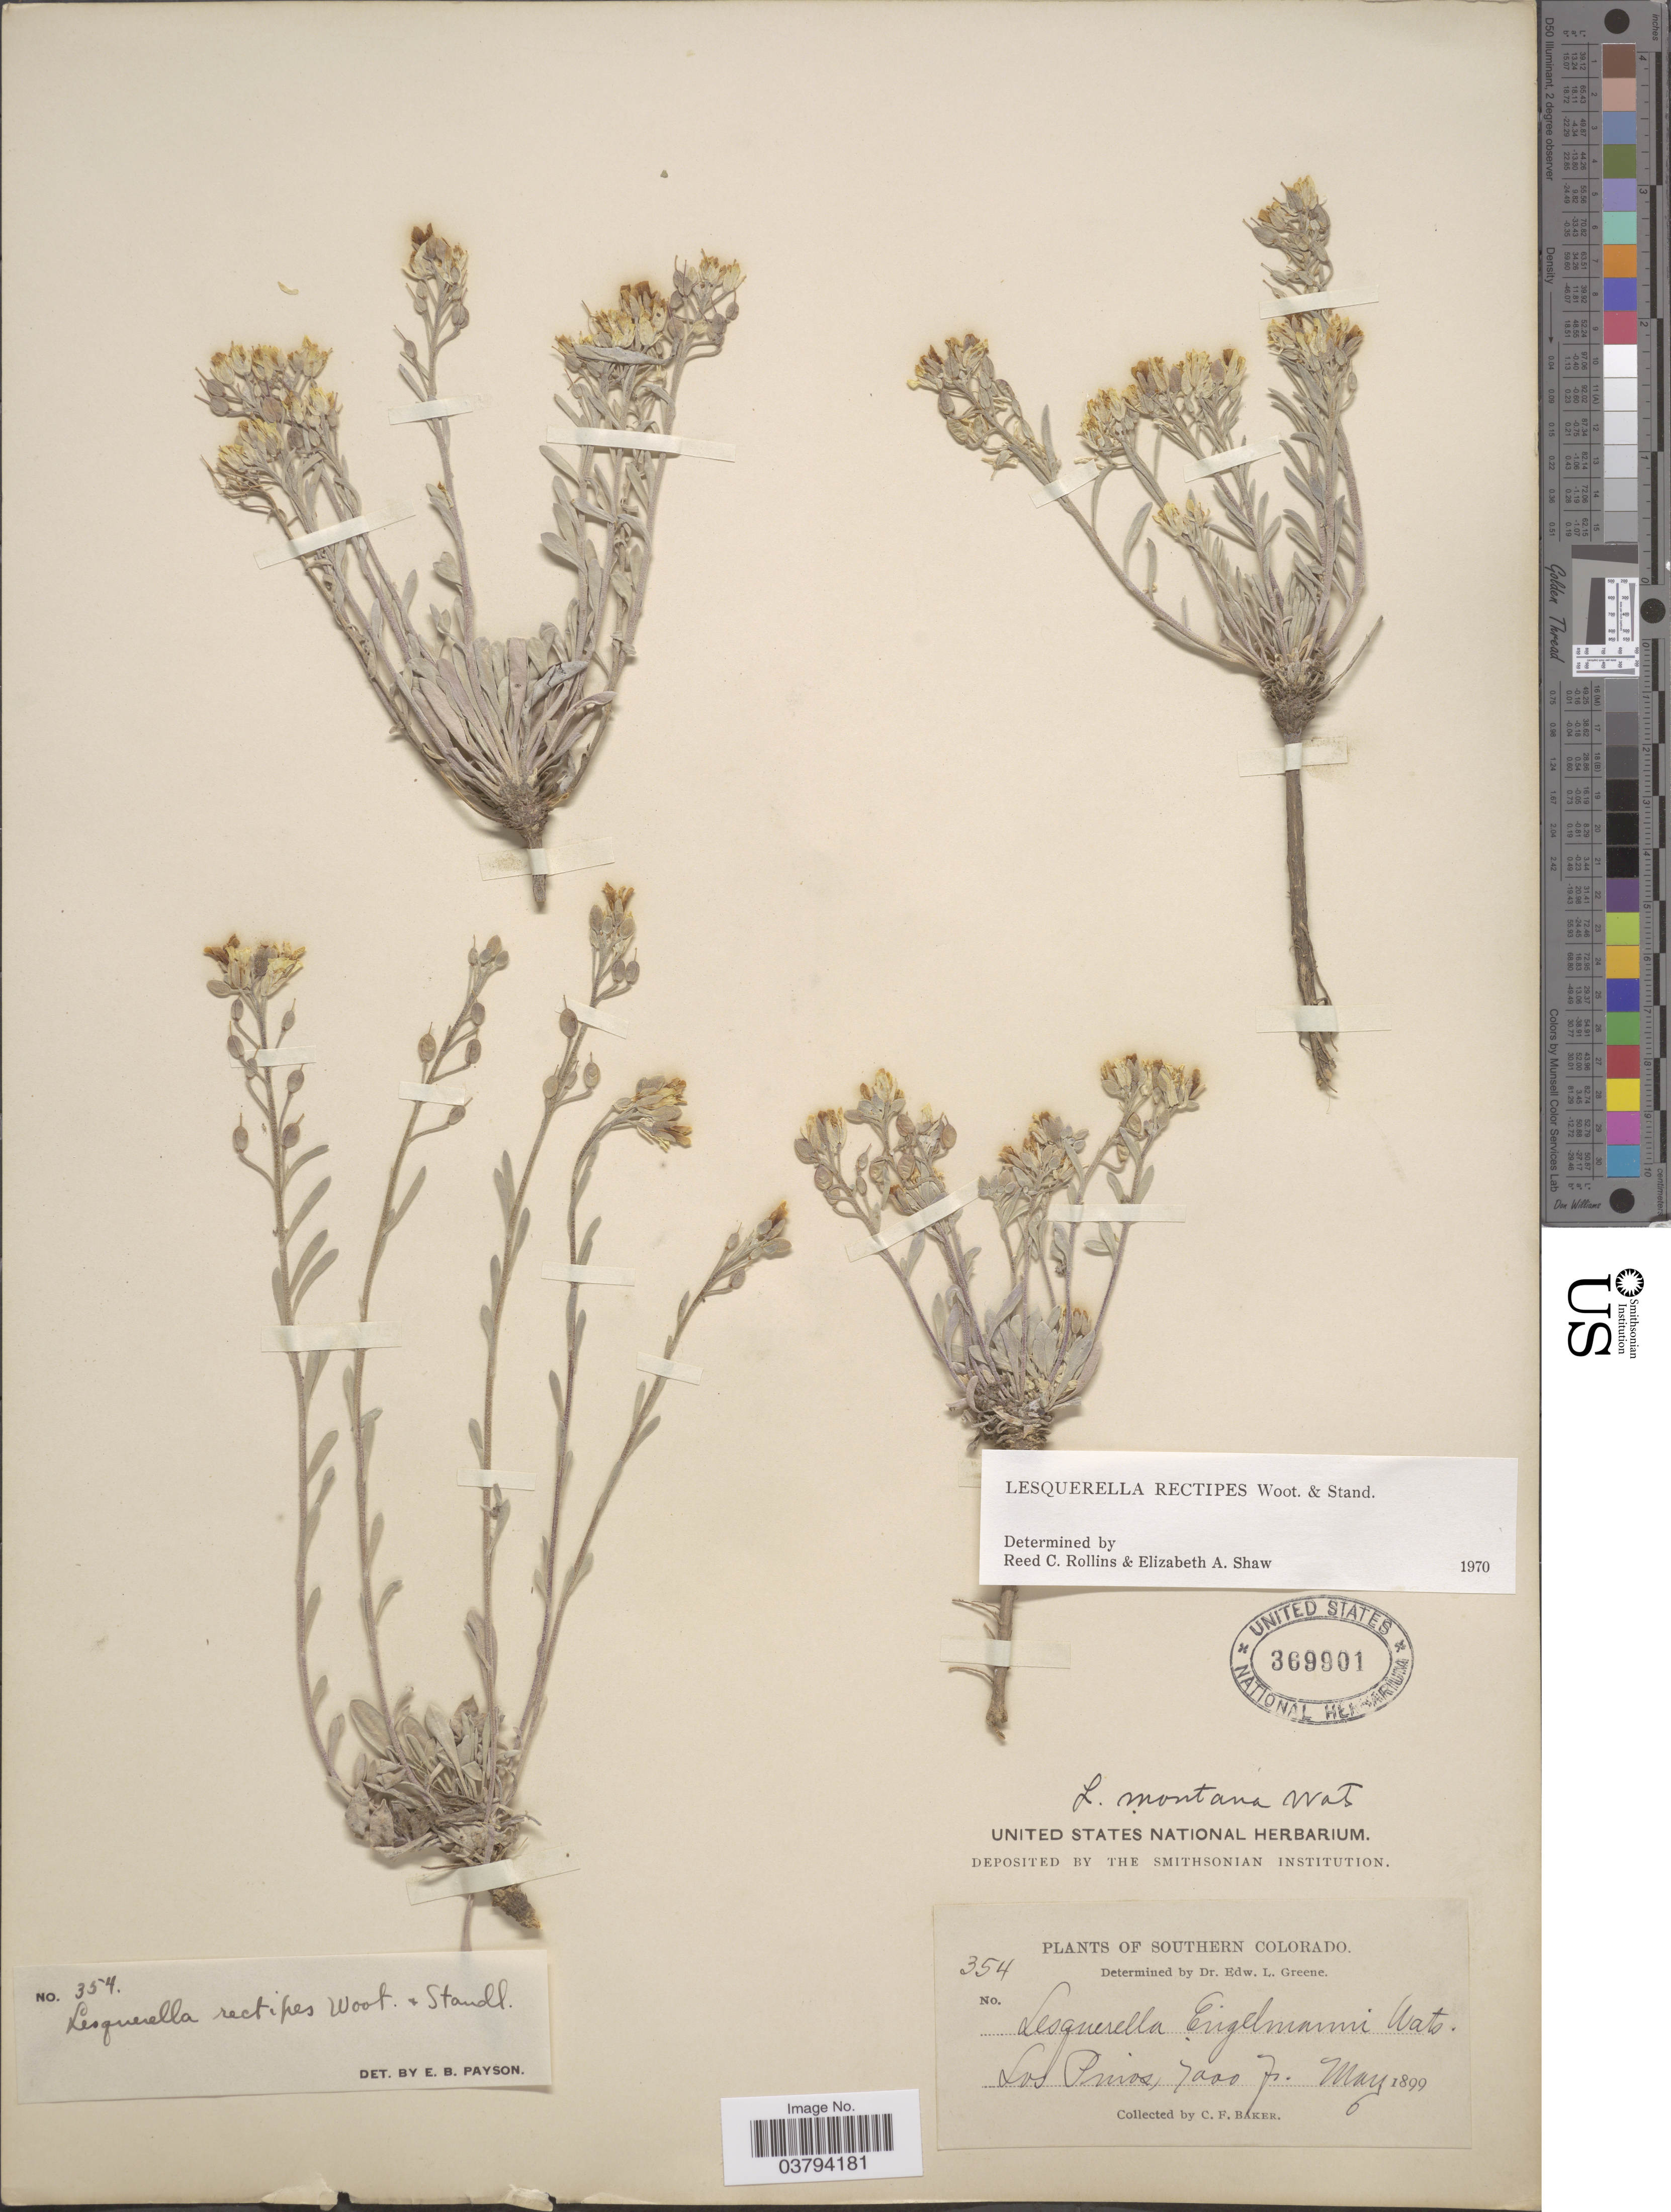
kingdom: Plantae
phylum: Tracheophyta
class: Magnoliopsida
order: Brassicales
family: Brassicaceae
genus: Lesquerella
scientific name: Lesquerella rectipes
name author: Wooton & Standl.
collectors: C. F. Baker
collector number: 354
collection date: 1899-05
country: United States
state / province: Colorado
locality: Southern Colorado. Los Pinos.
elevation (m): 2134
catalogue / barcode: US 369901